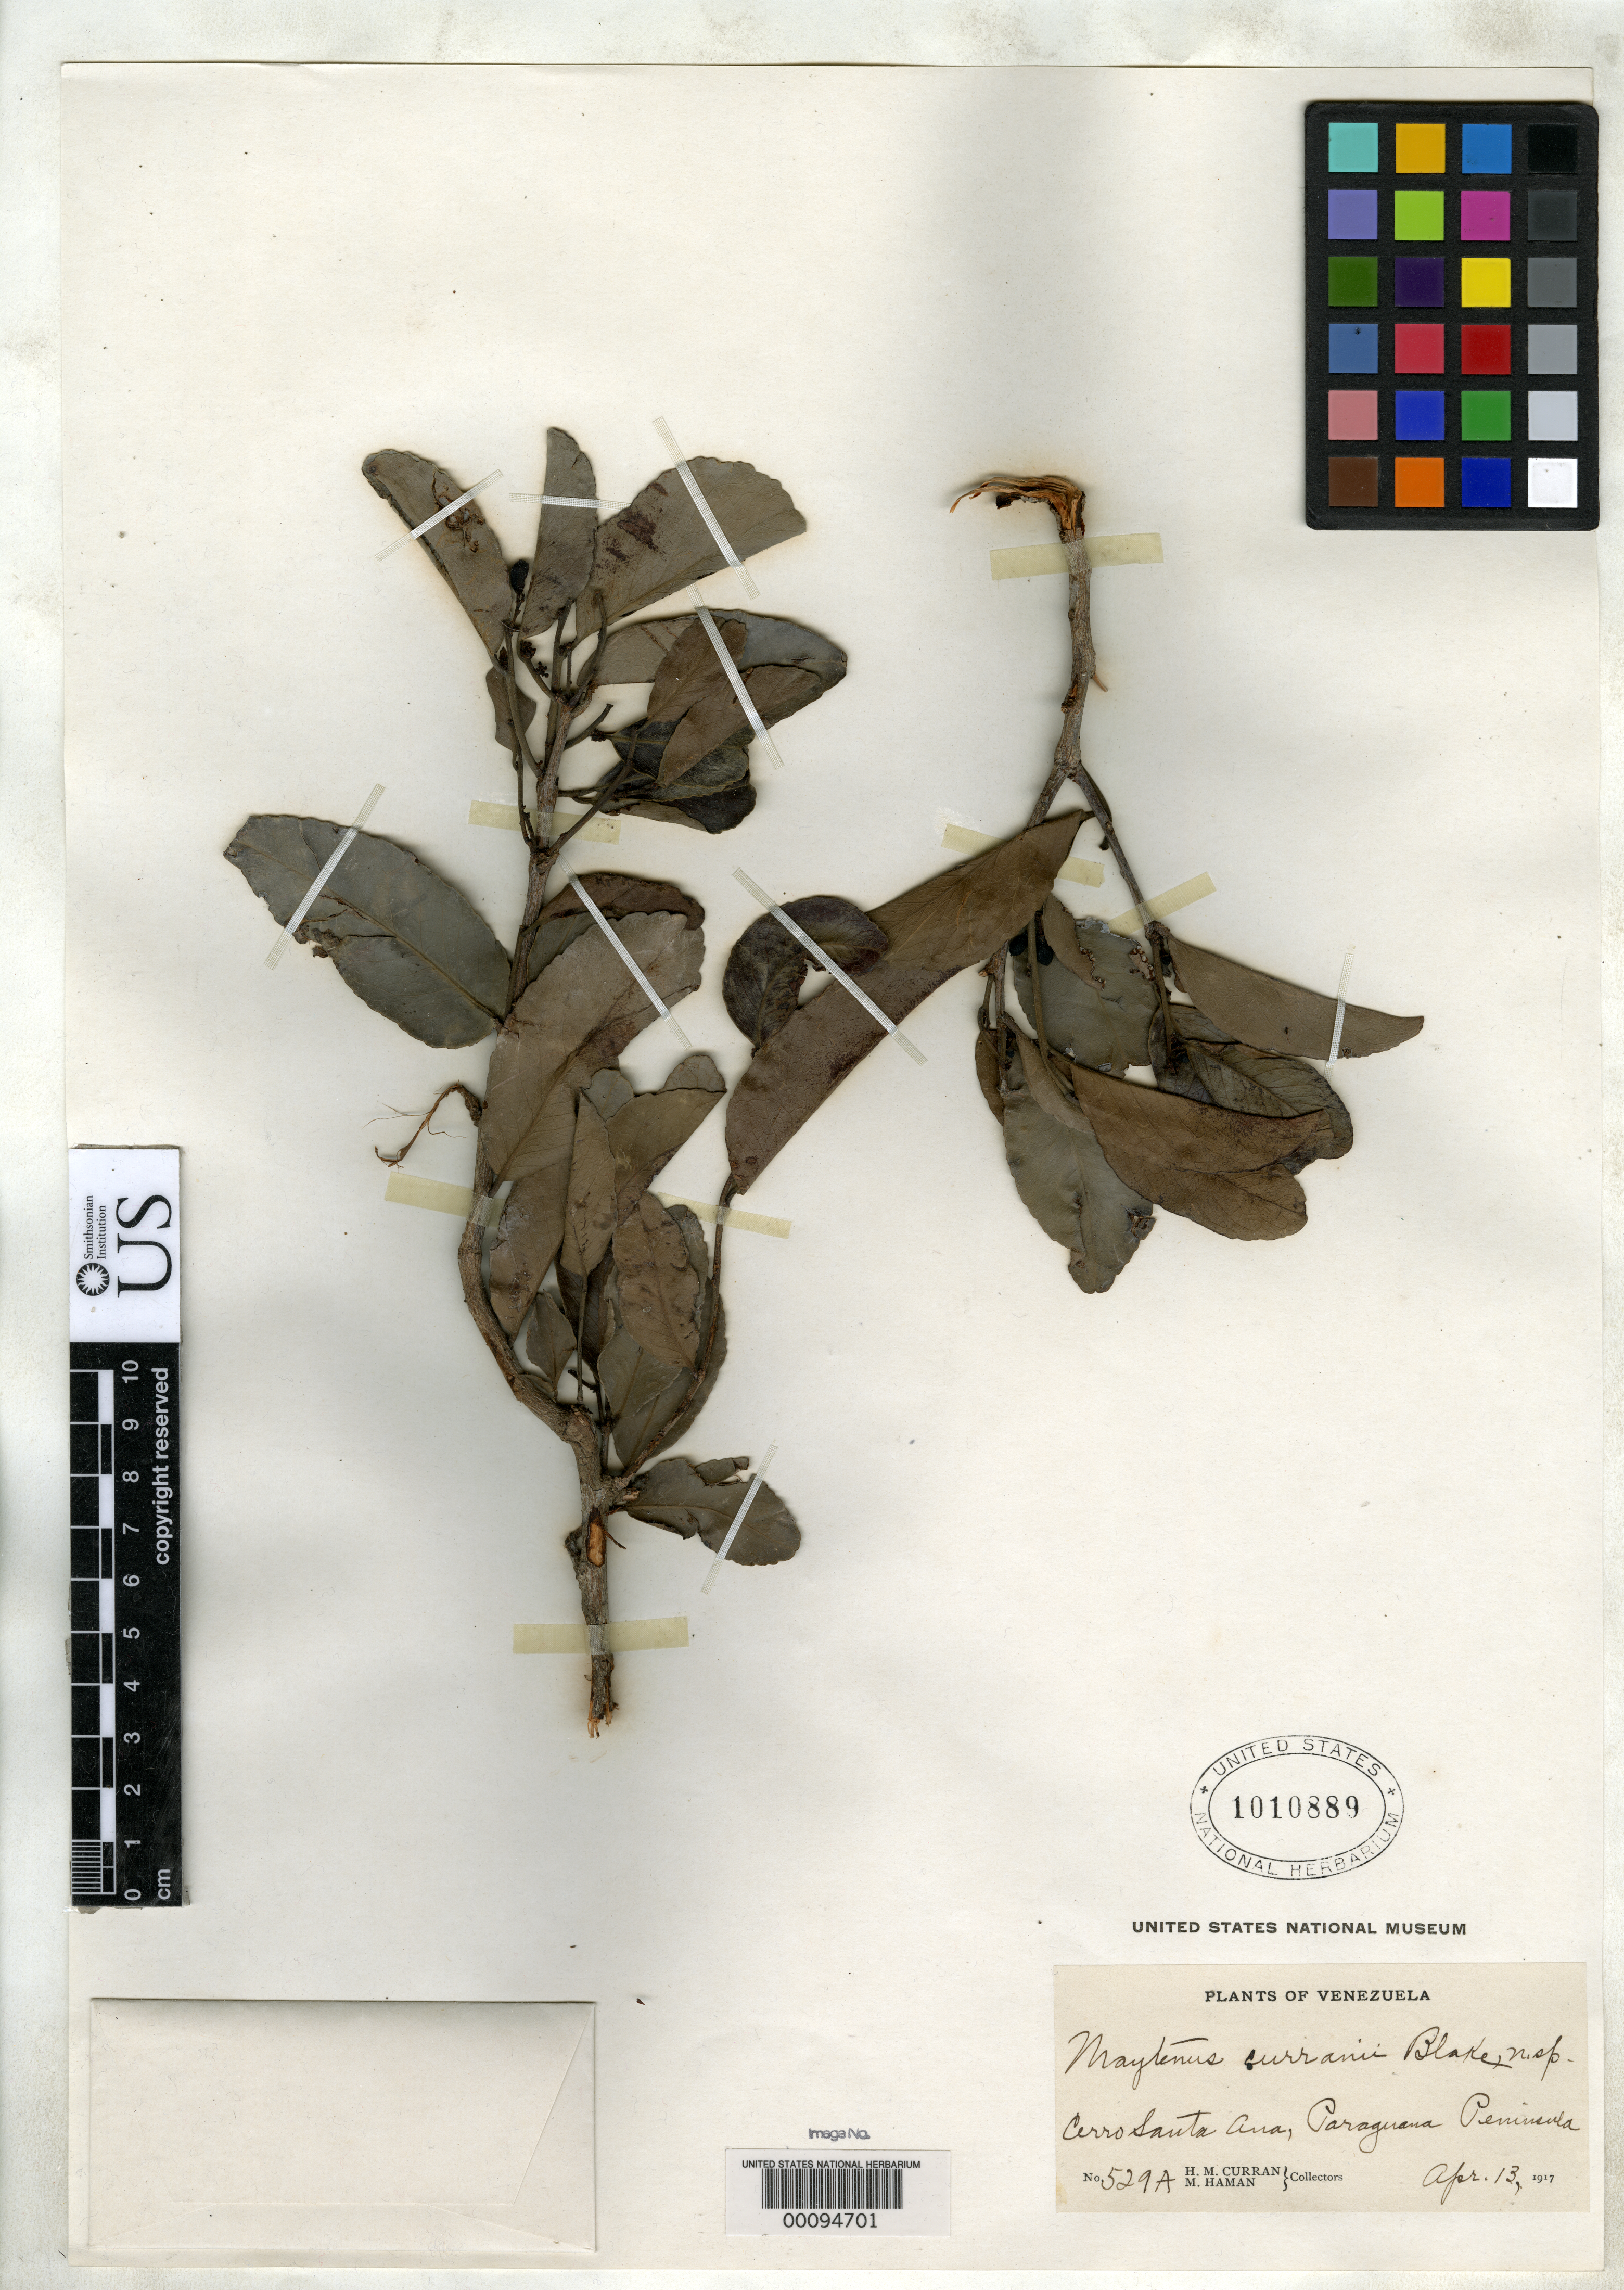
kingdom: Plantae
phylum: Tracheophyta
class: Magnoliopsida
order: Celastrales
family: Celastraceae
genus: Maytenus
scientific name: Maytenus curranii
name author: S.F. Blake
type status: Isotype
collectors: H. M. Curran & M. Haman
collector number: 529a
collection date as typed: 13 Apr 1917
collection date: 1917-04-13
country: Venezuela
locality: Cerro Santa Ana, Paraguana Peninsula.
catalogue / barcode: US 1010889